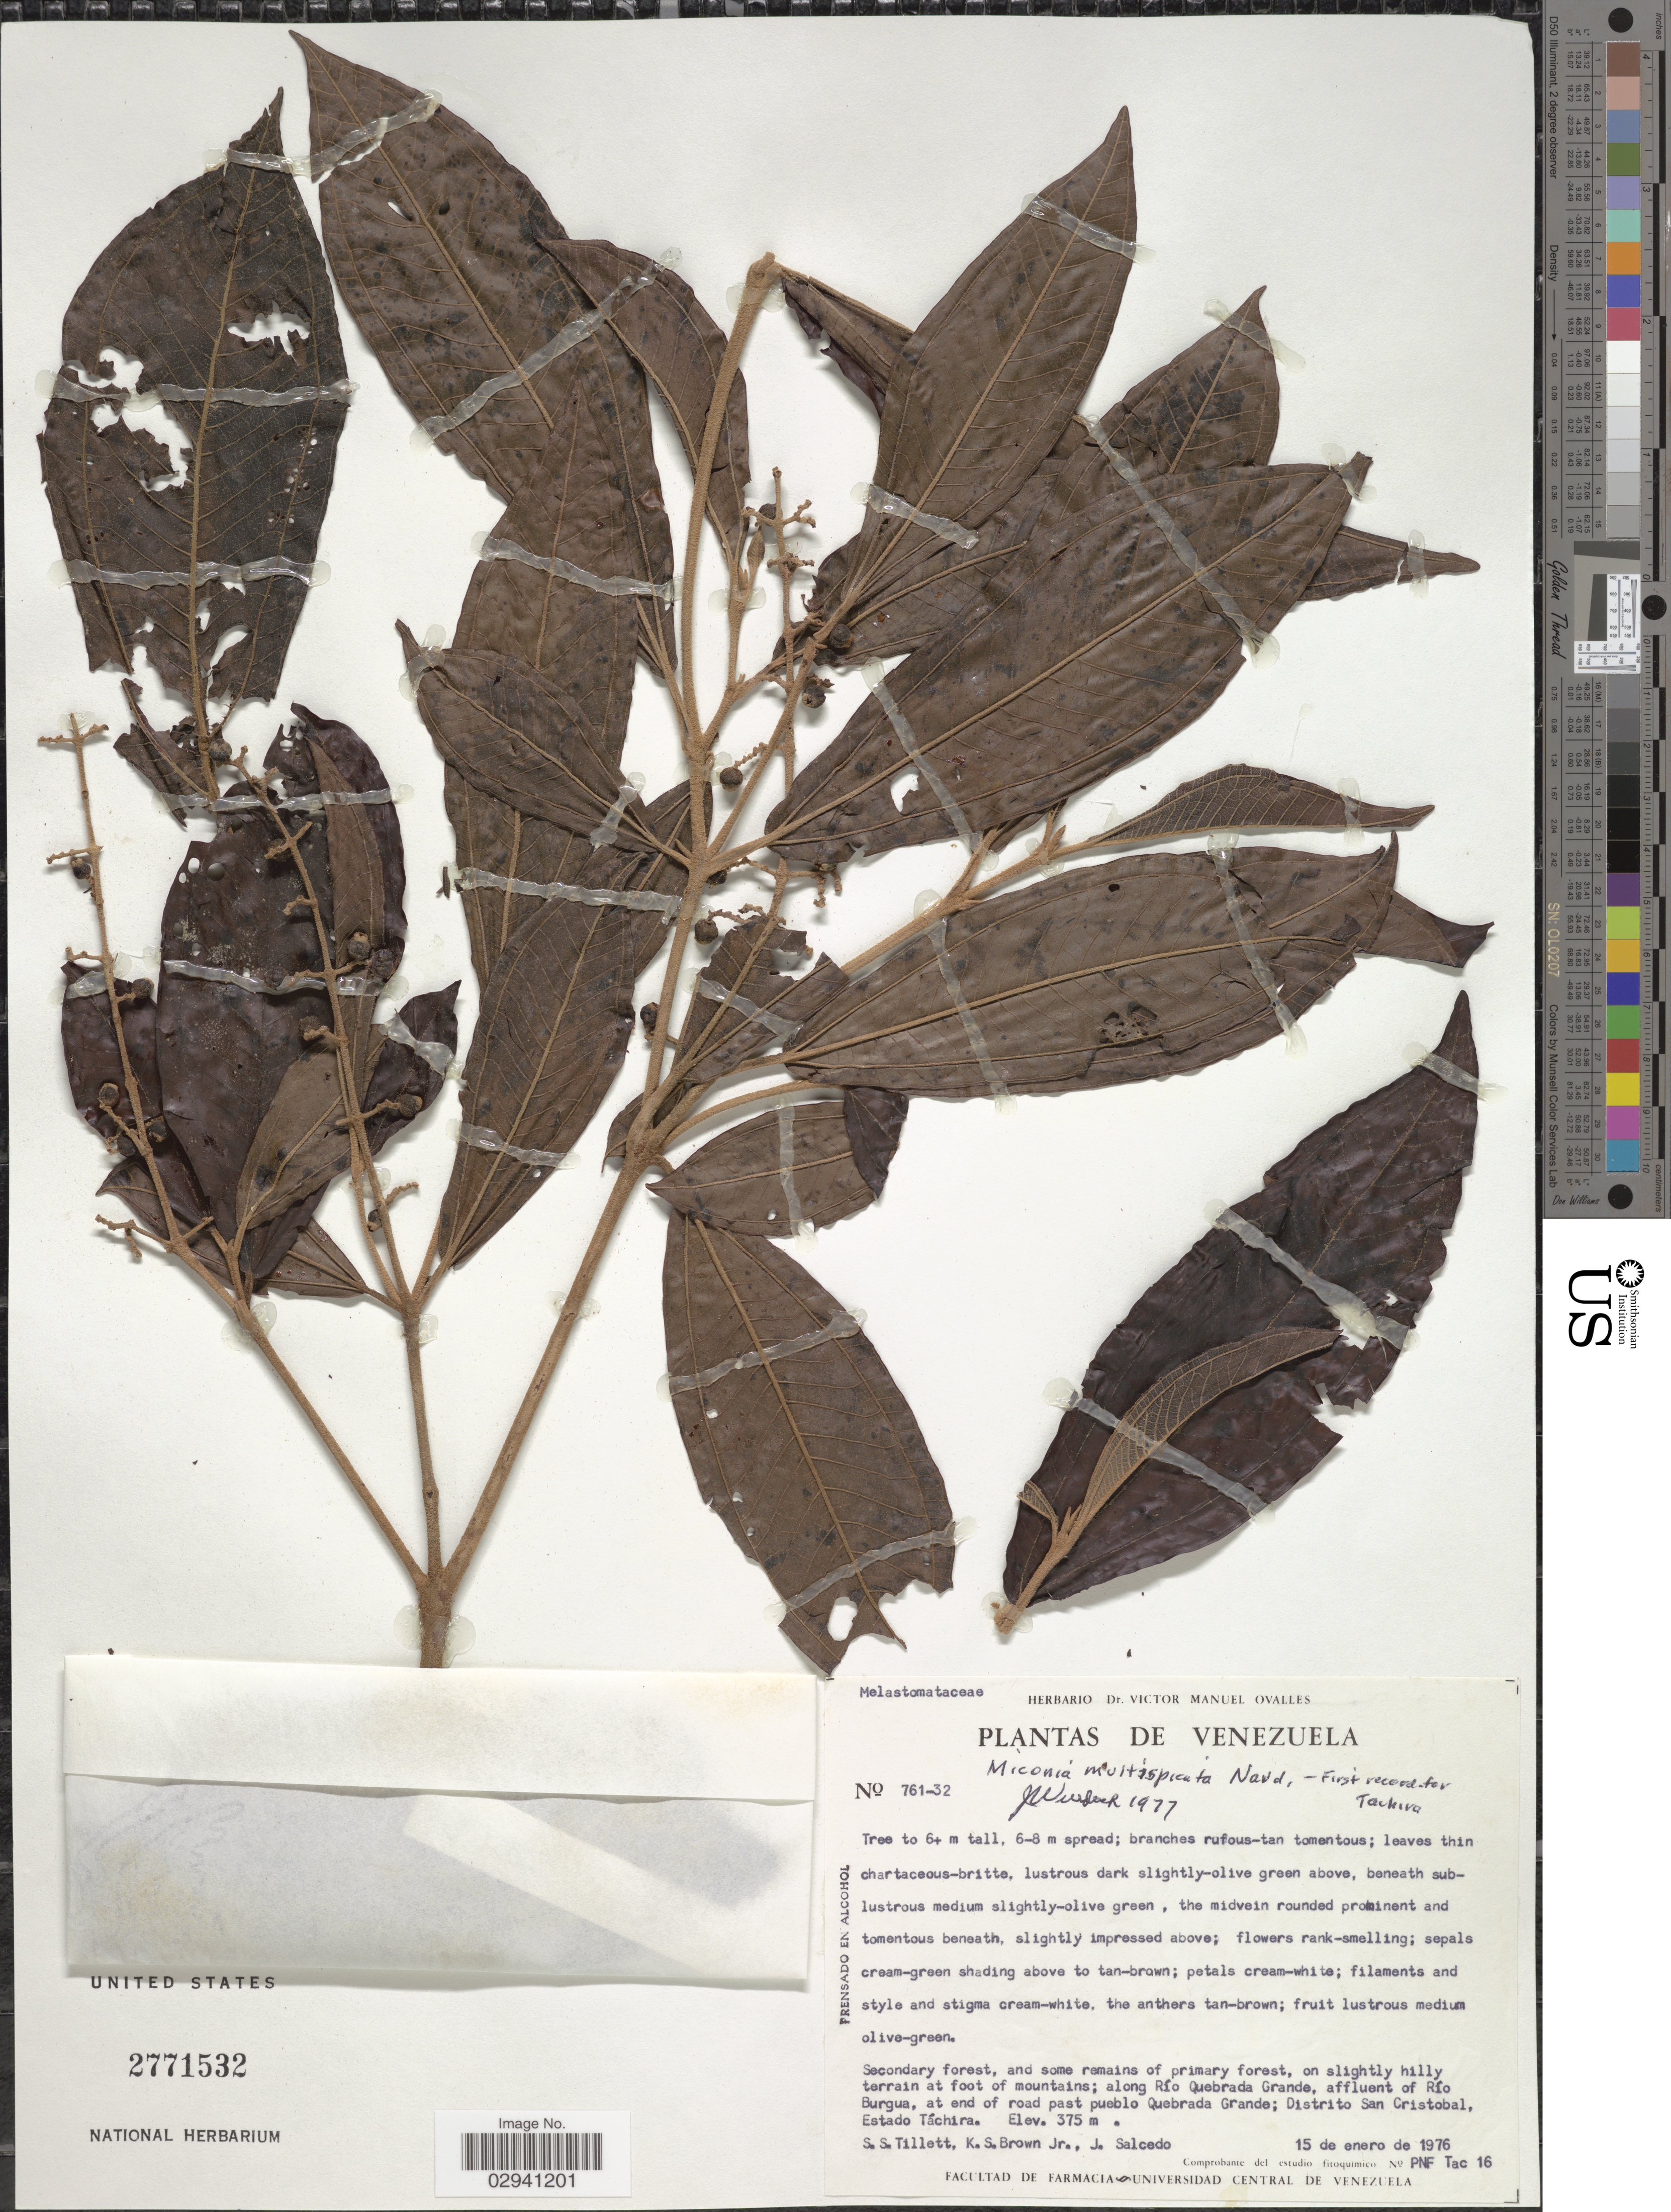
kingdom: Plantae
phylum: Tracheophyta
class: Magnoliopsida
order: Myrtales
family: Melastomataceae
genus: Miconia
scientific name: Miconia multispicata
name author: Naudin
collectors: S. S. Tillett, K. Brown Jr. & J. Salcedo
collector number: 761-32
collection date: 1976-01-15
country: Venezuela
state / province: Tachira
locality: Along Río Quebrada Grabdem affluent of Río Burgua, at end of road past pueblo Quebrada Grande; Distrito San Cristobal, Estado Táchira.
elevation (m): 375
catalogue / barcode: US 2771532